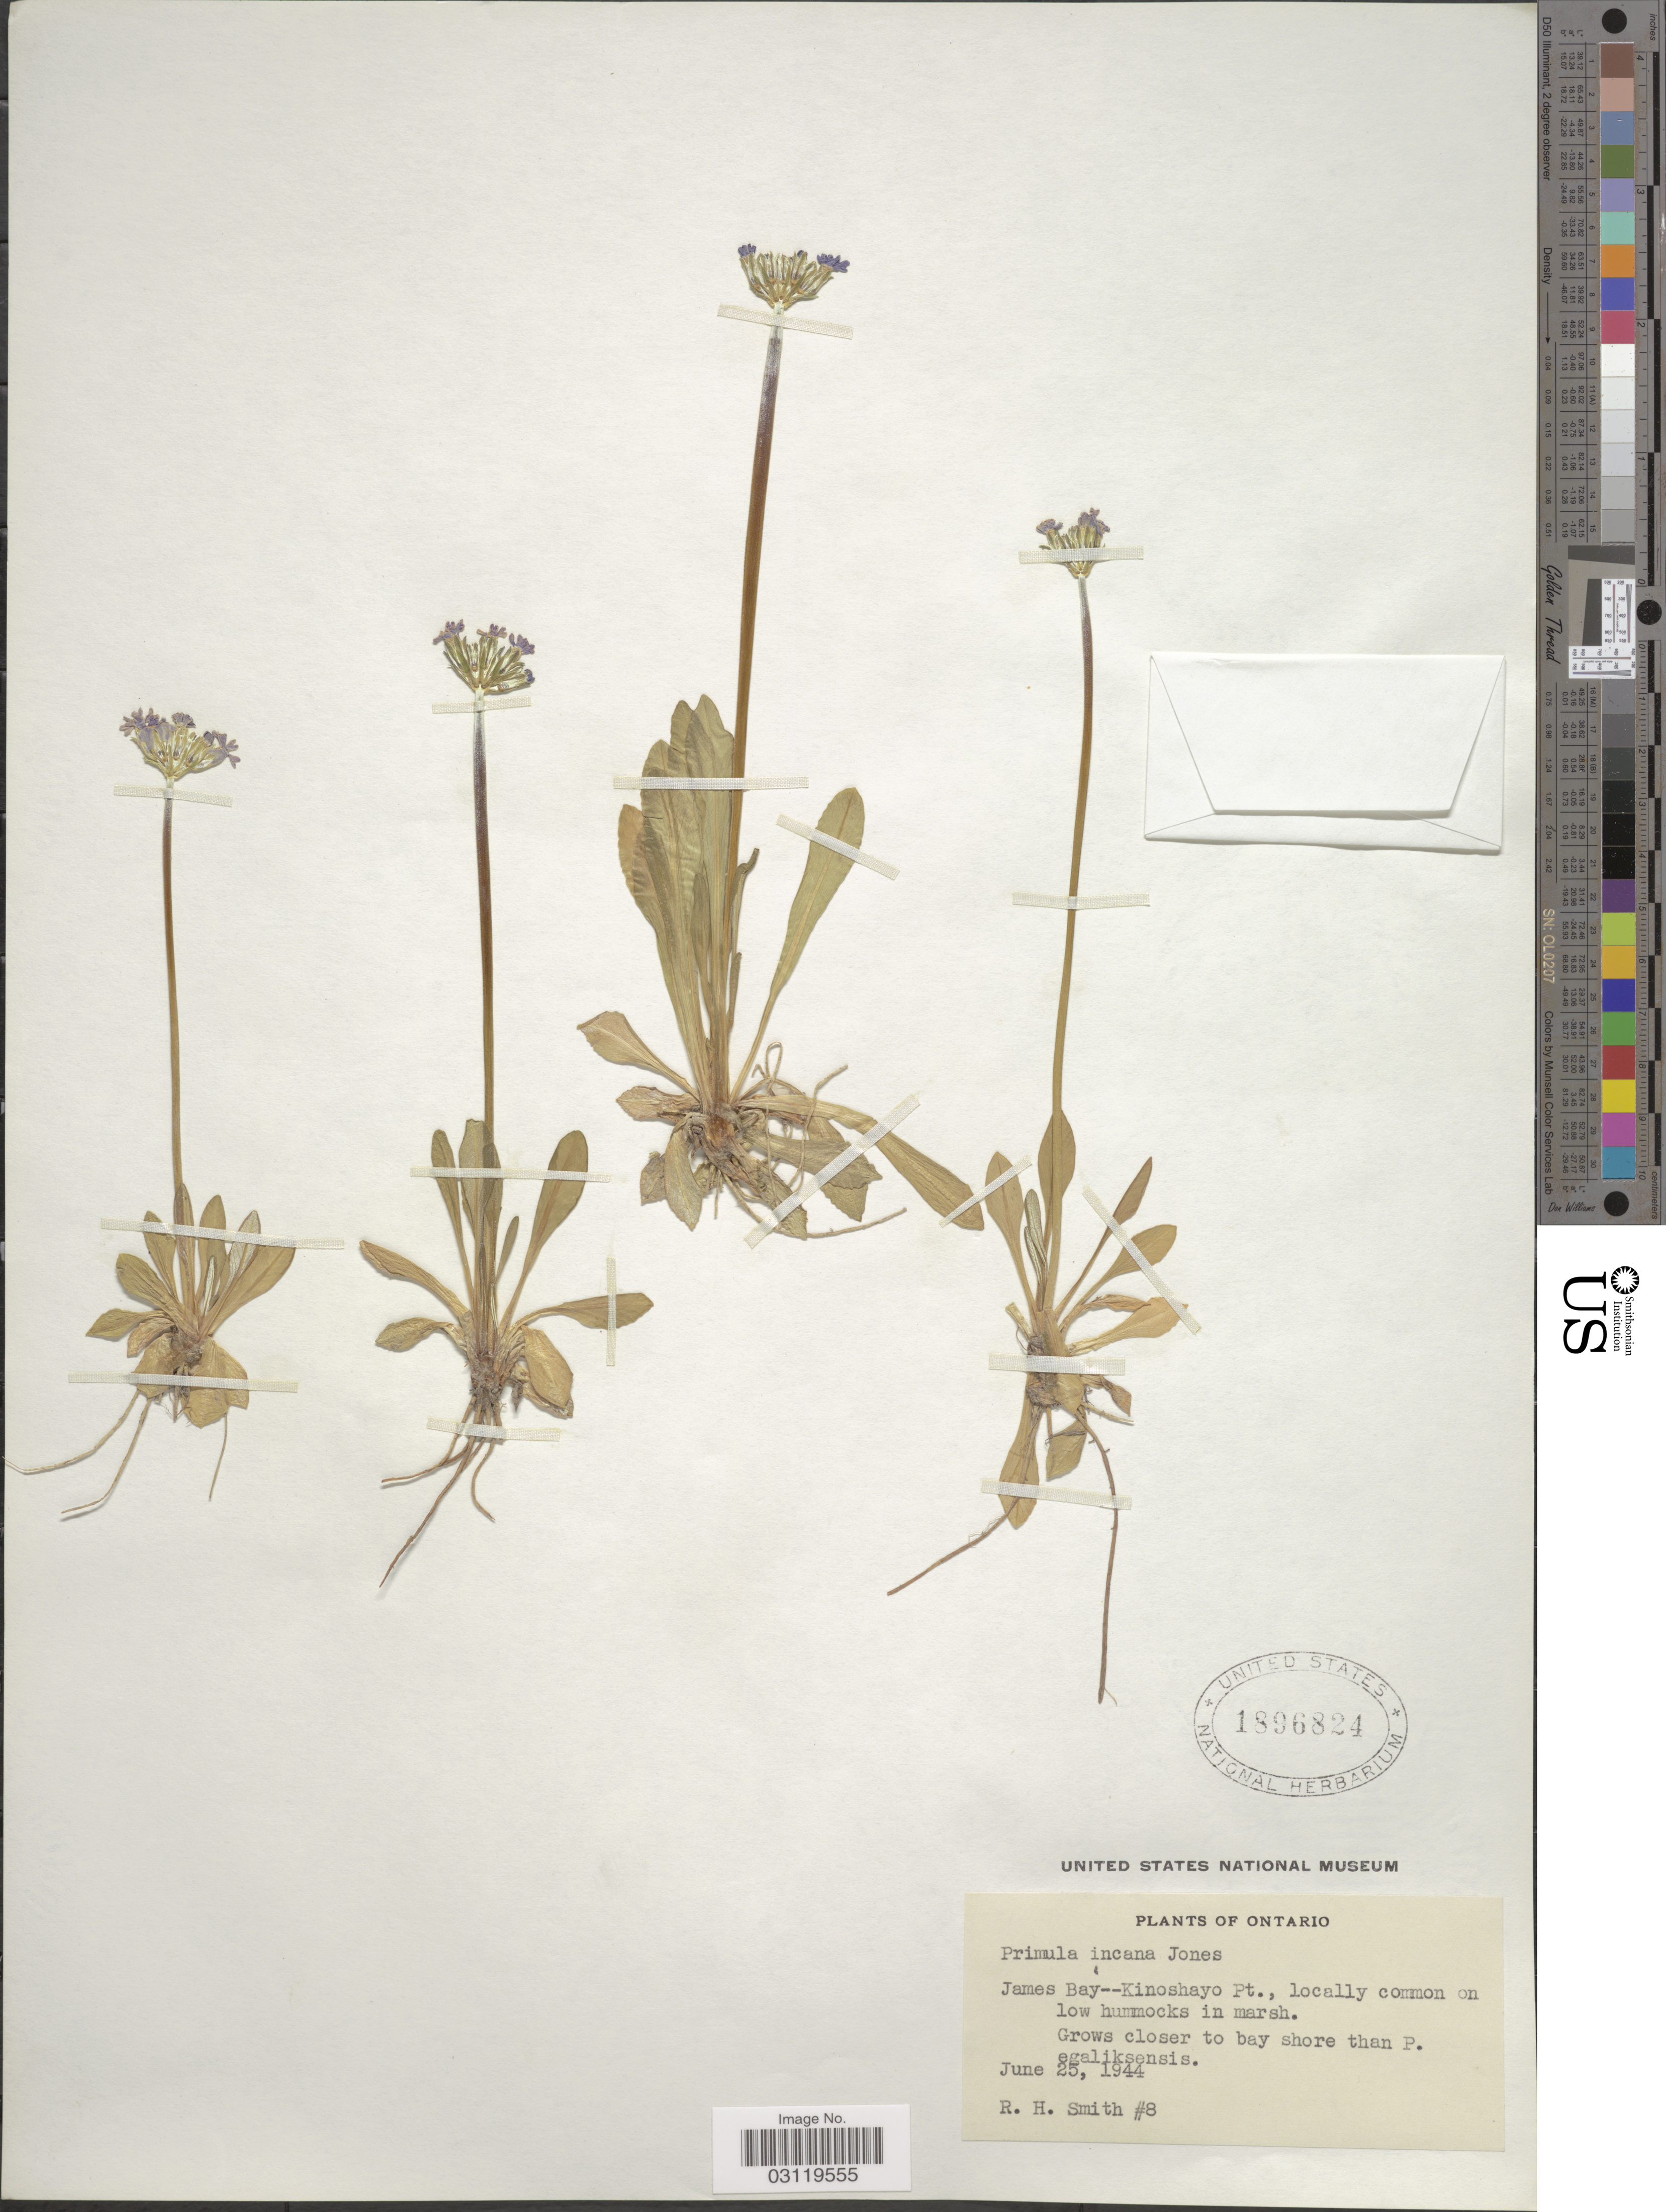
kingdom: Plantae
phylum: Tracheophyta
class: Magnoliopsida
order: Ericales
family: Primulaceae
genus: Primula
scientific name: Primula incana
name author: M.E. Jones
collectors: R. H. Smith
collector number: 8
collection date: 1944-06-25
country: Canada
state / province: Ontario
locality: James Bay--Kinoshayo Pt.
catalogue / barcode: US 1896824